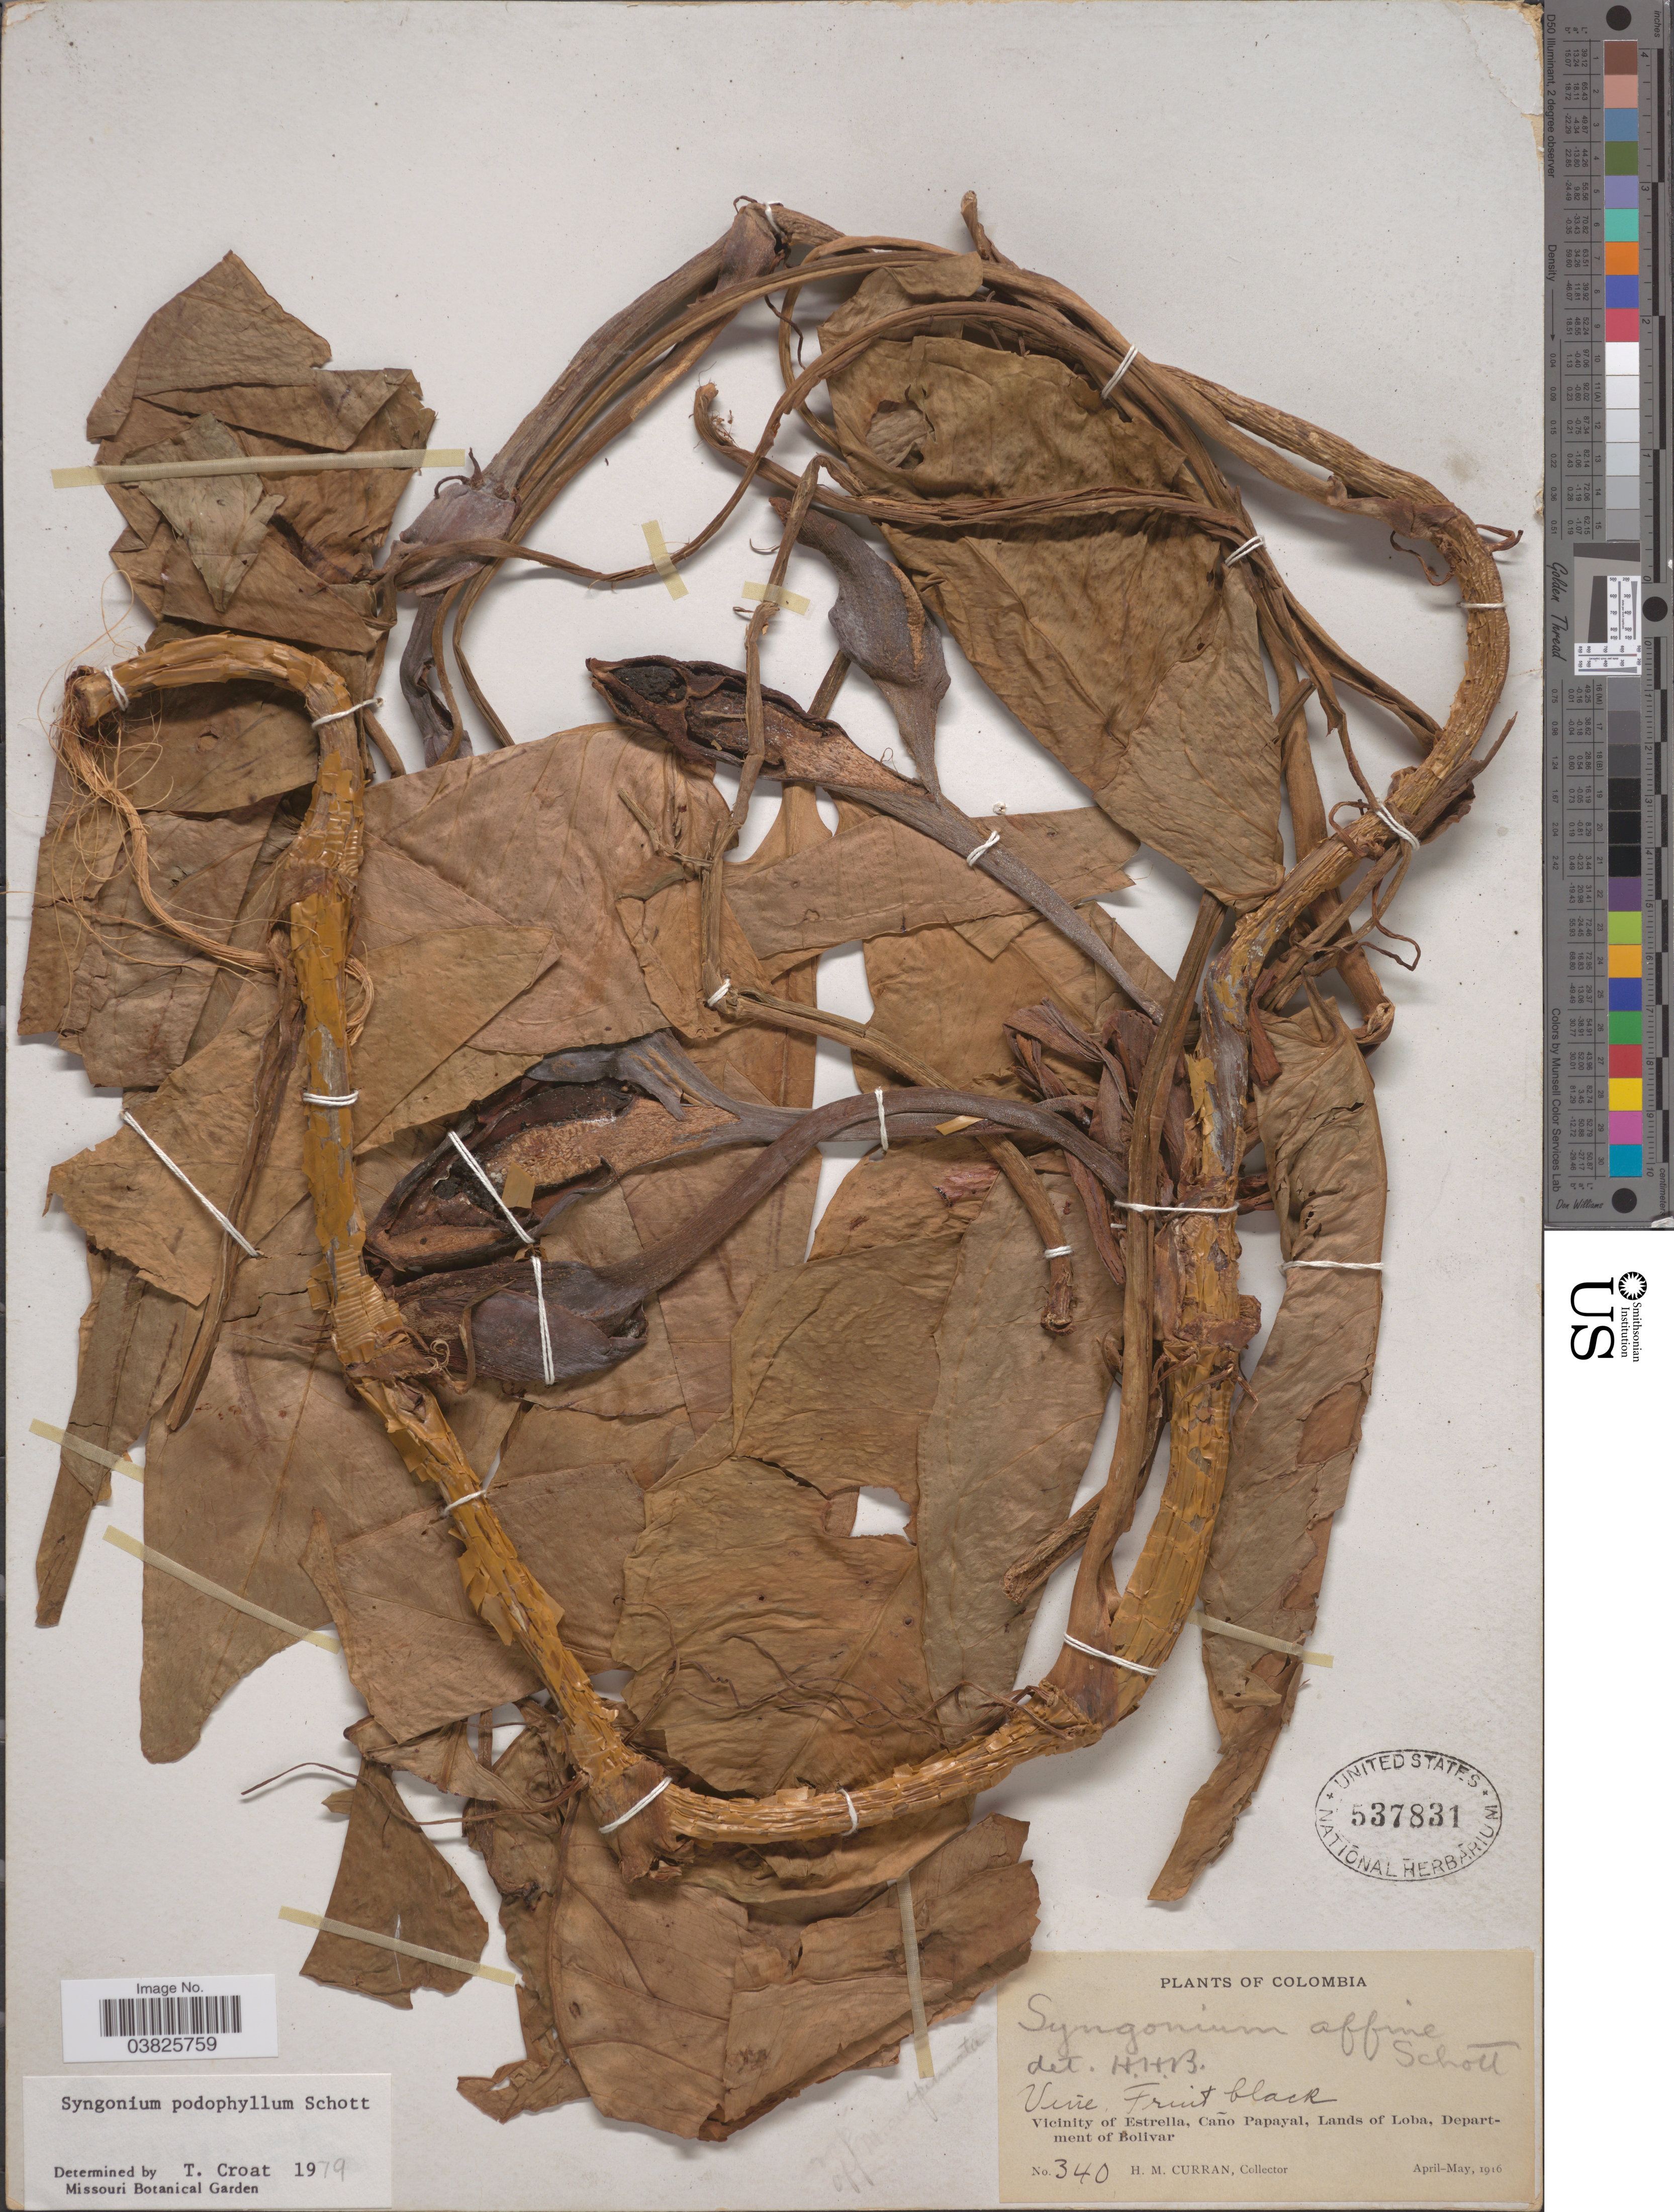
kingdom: Plantae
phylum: Tracheophyta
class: Liliopsida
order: Alismatales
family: Araceae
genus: Syngonium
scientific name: Syngonium podophyllum 'Lemon-Lime'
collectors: H. M. Curran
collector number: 340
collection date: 1916-04/1916-05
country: Colombia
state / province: Bolívar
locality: Vicinity of Estrella, Caño Papayal, Lands of Loba, Department of Bolivar.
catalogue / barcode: US 537831